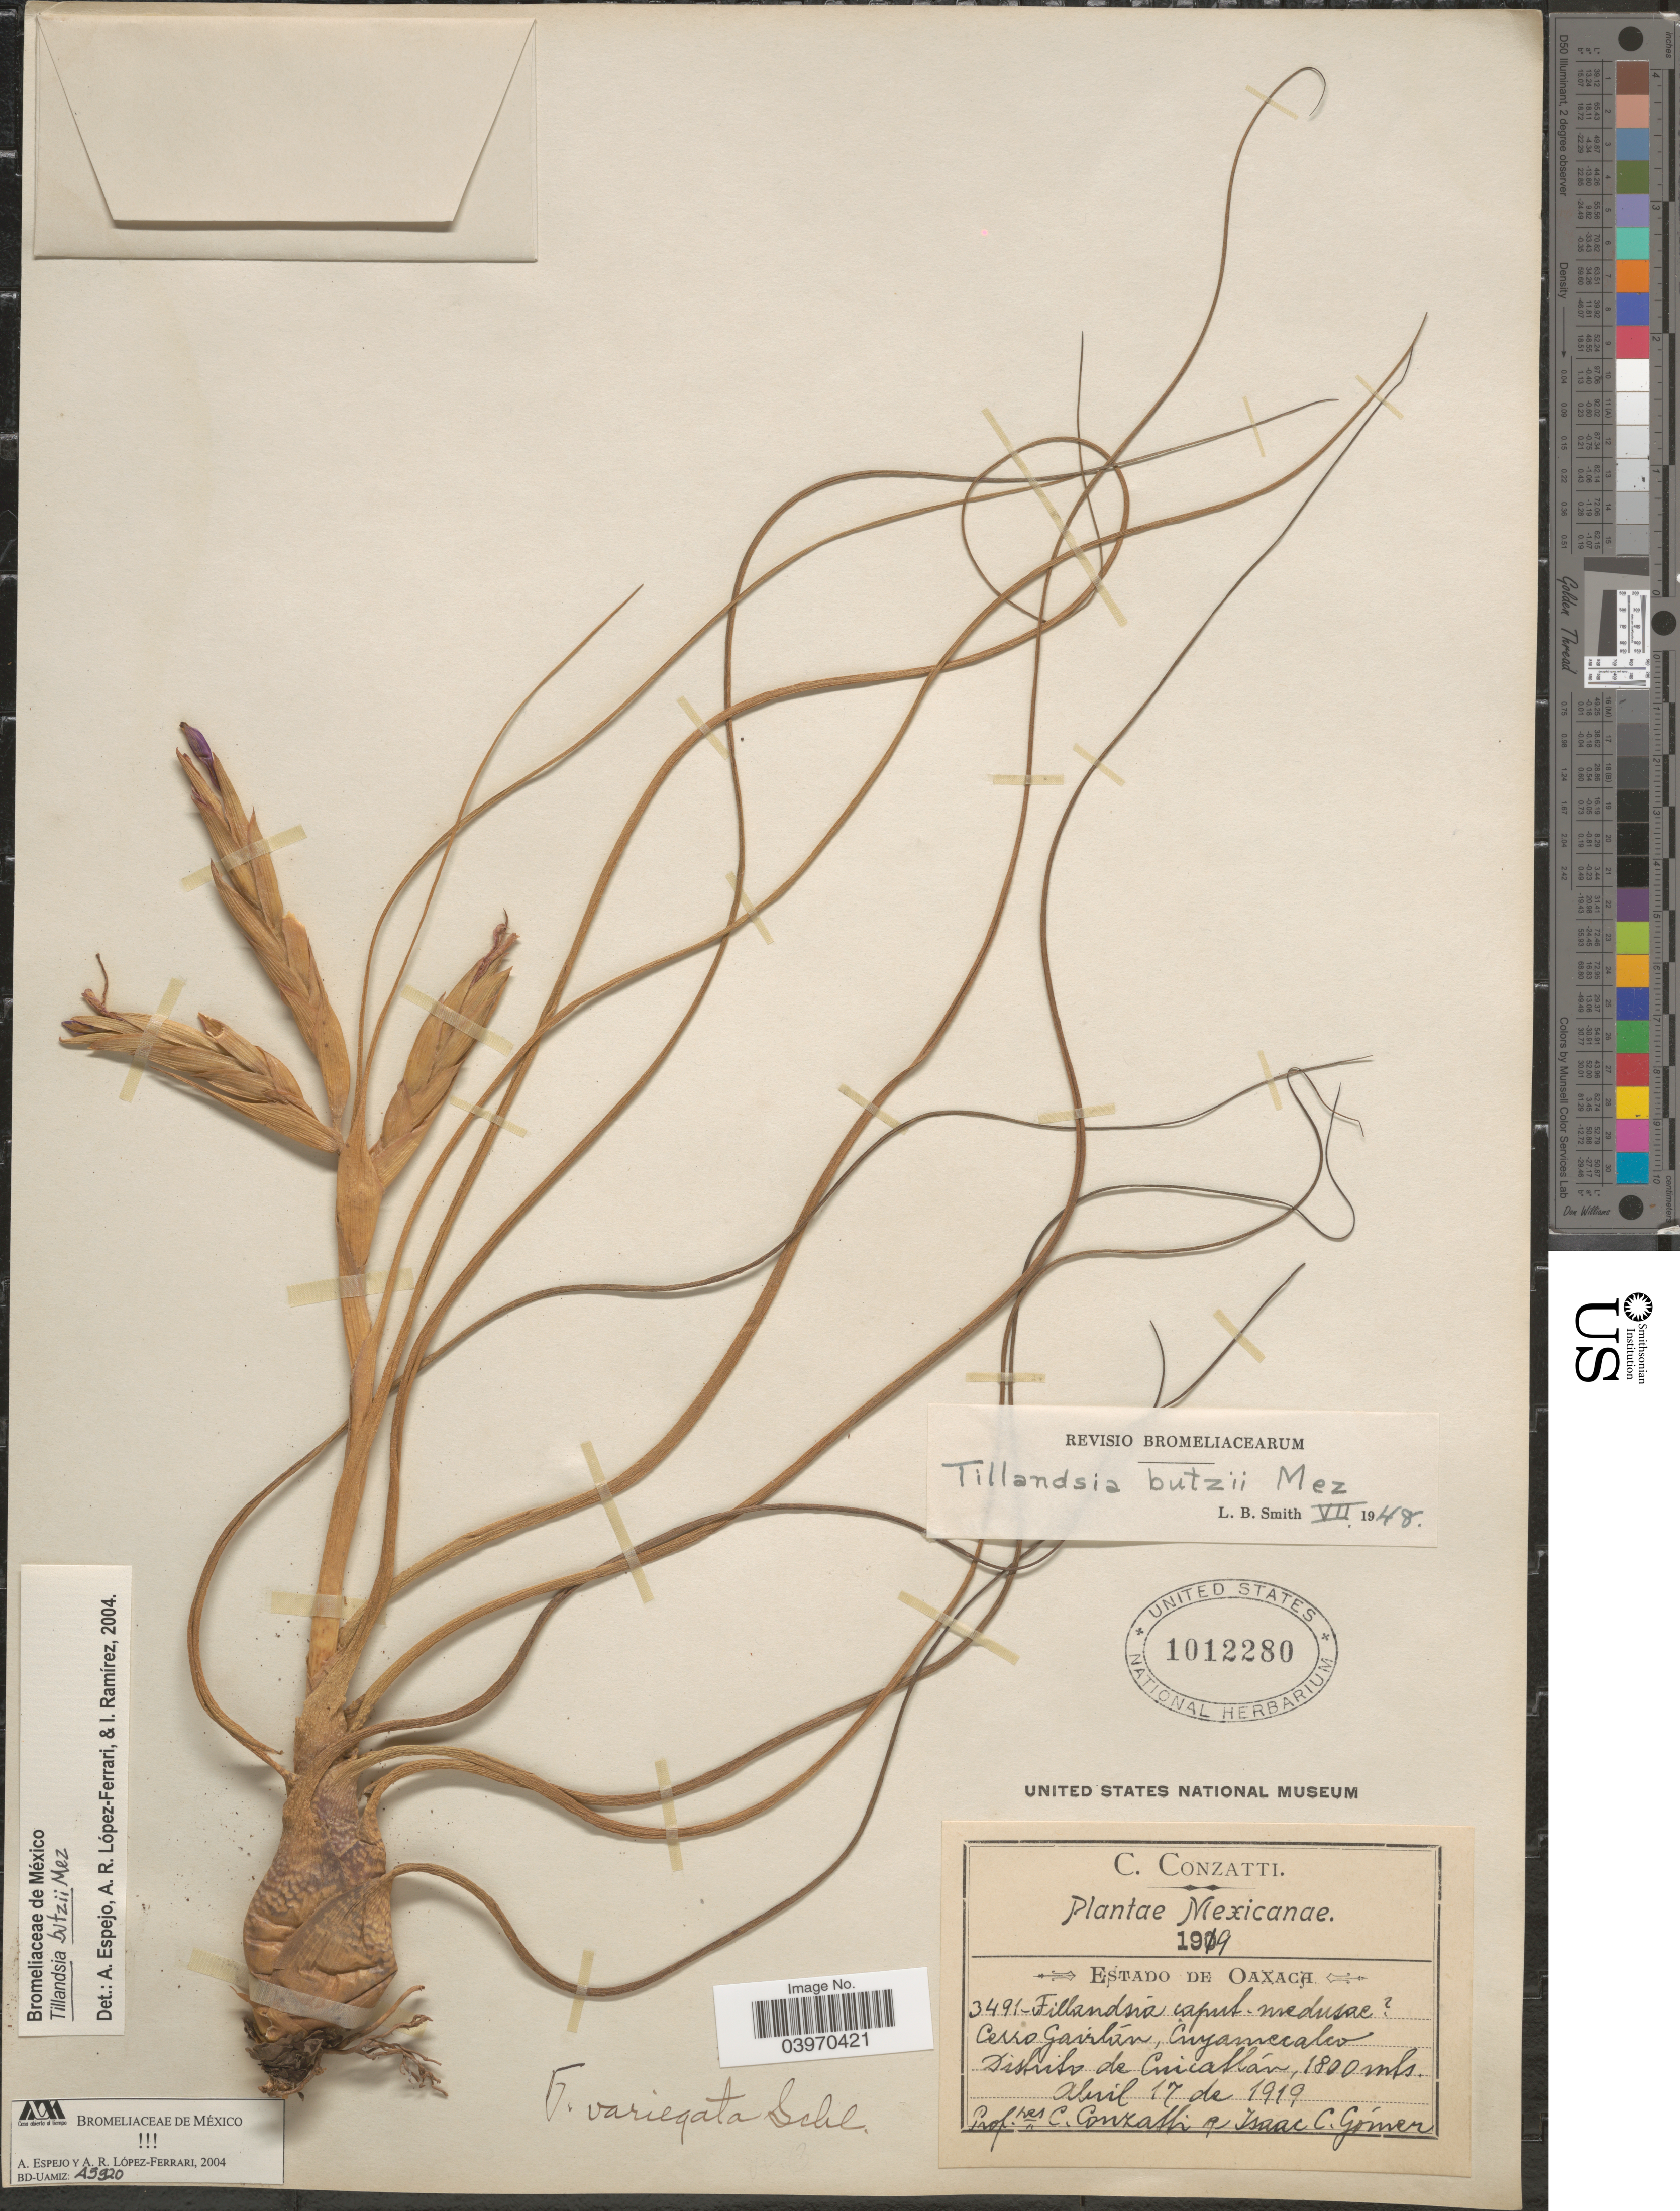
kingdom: Plantae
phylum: Tracheophyta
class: Liliopsida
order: Poales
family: Bromeliaceae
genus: Tillandsia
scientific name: Tillandsia butzii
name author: Mez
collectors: C. Conzatti & I. Gomer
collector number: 3491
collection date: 1919-04-17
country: Mexico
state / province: Oaxaca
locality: Cerro Galán, Cuyamecalco. Distrito de Cuicatlán.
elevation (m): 1800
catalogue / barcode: US 1012280